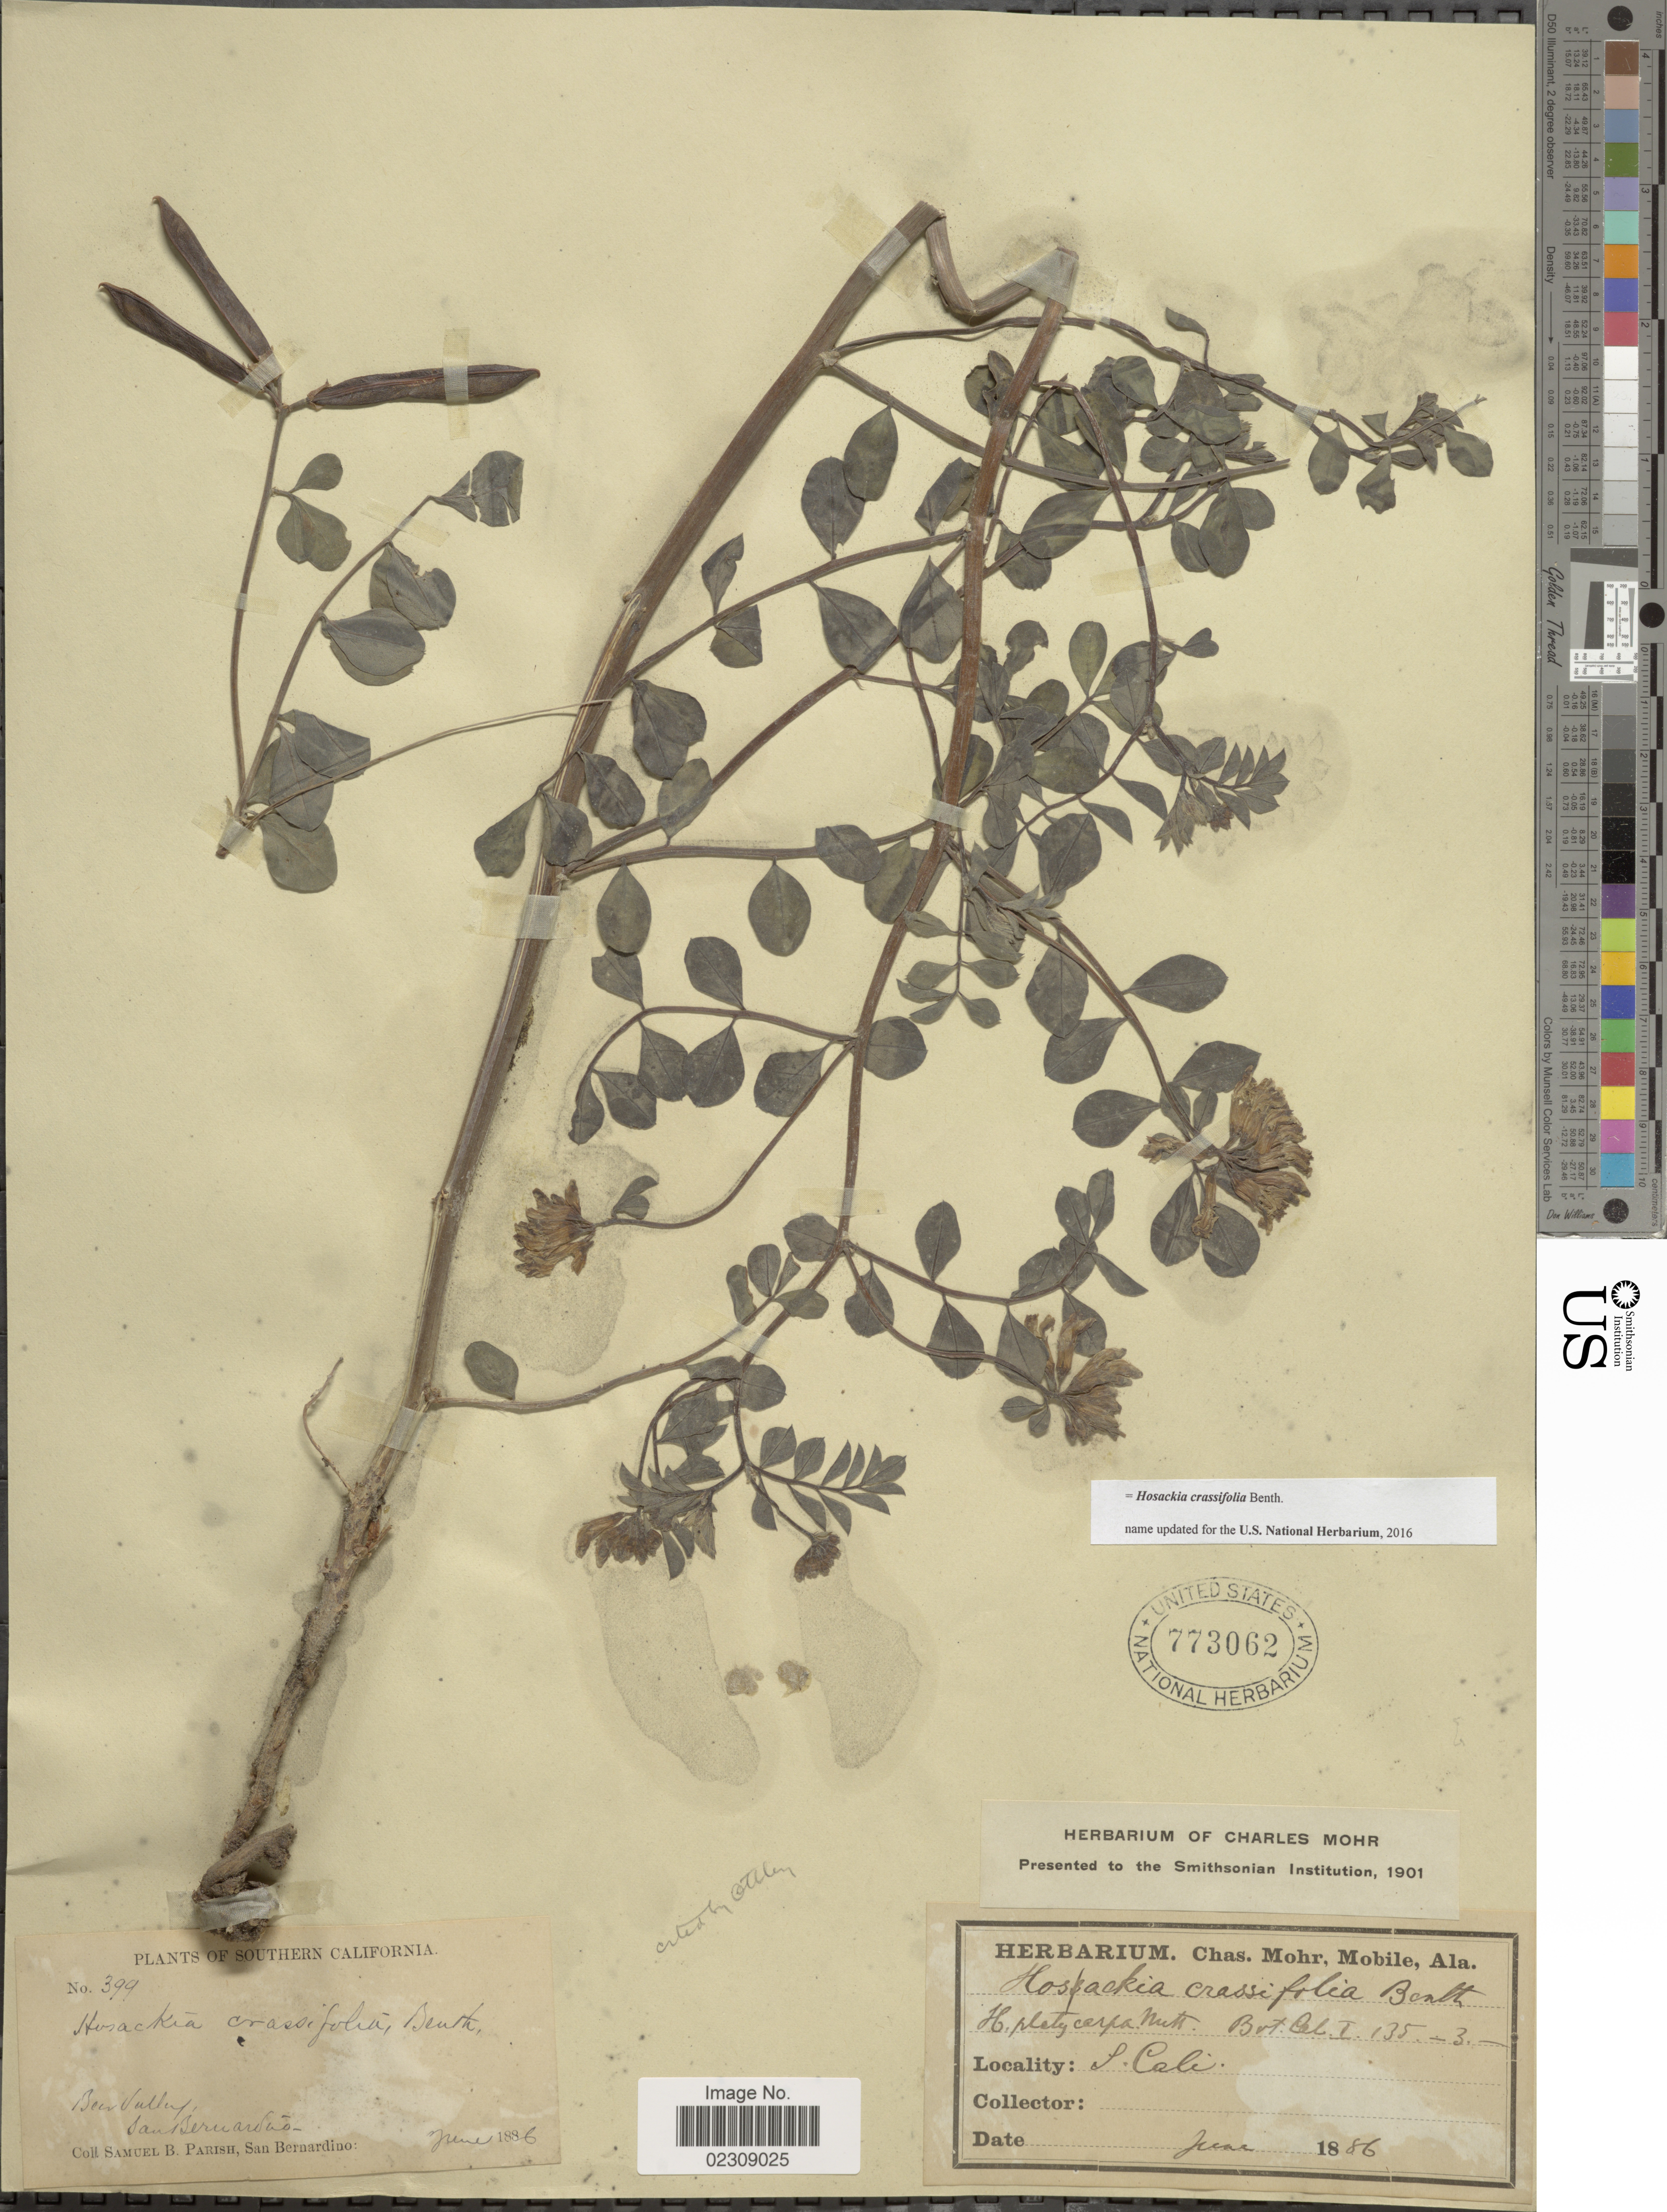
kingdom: Plantae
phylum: Tracheophyta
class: Magnoliopsida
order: Fabales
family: Fabaceae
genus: Hosackia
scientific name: Hosackia crassifolia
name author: Benth.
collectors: S. B. Parish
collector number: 399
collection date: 1886-06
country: United States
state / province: California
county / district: San Bernardino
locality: Southern California. Beer Valley, San Bernardino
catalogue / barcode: US 773062